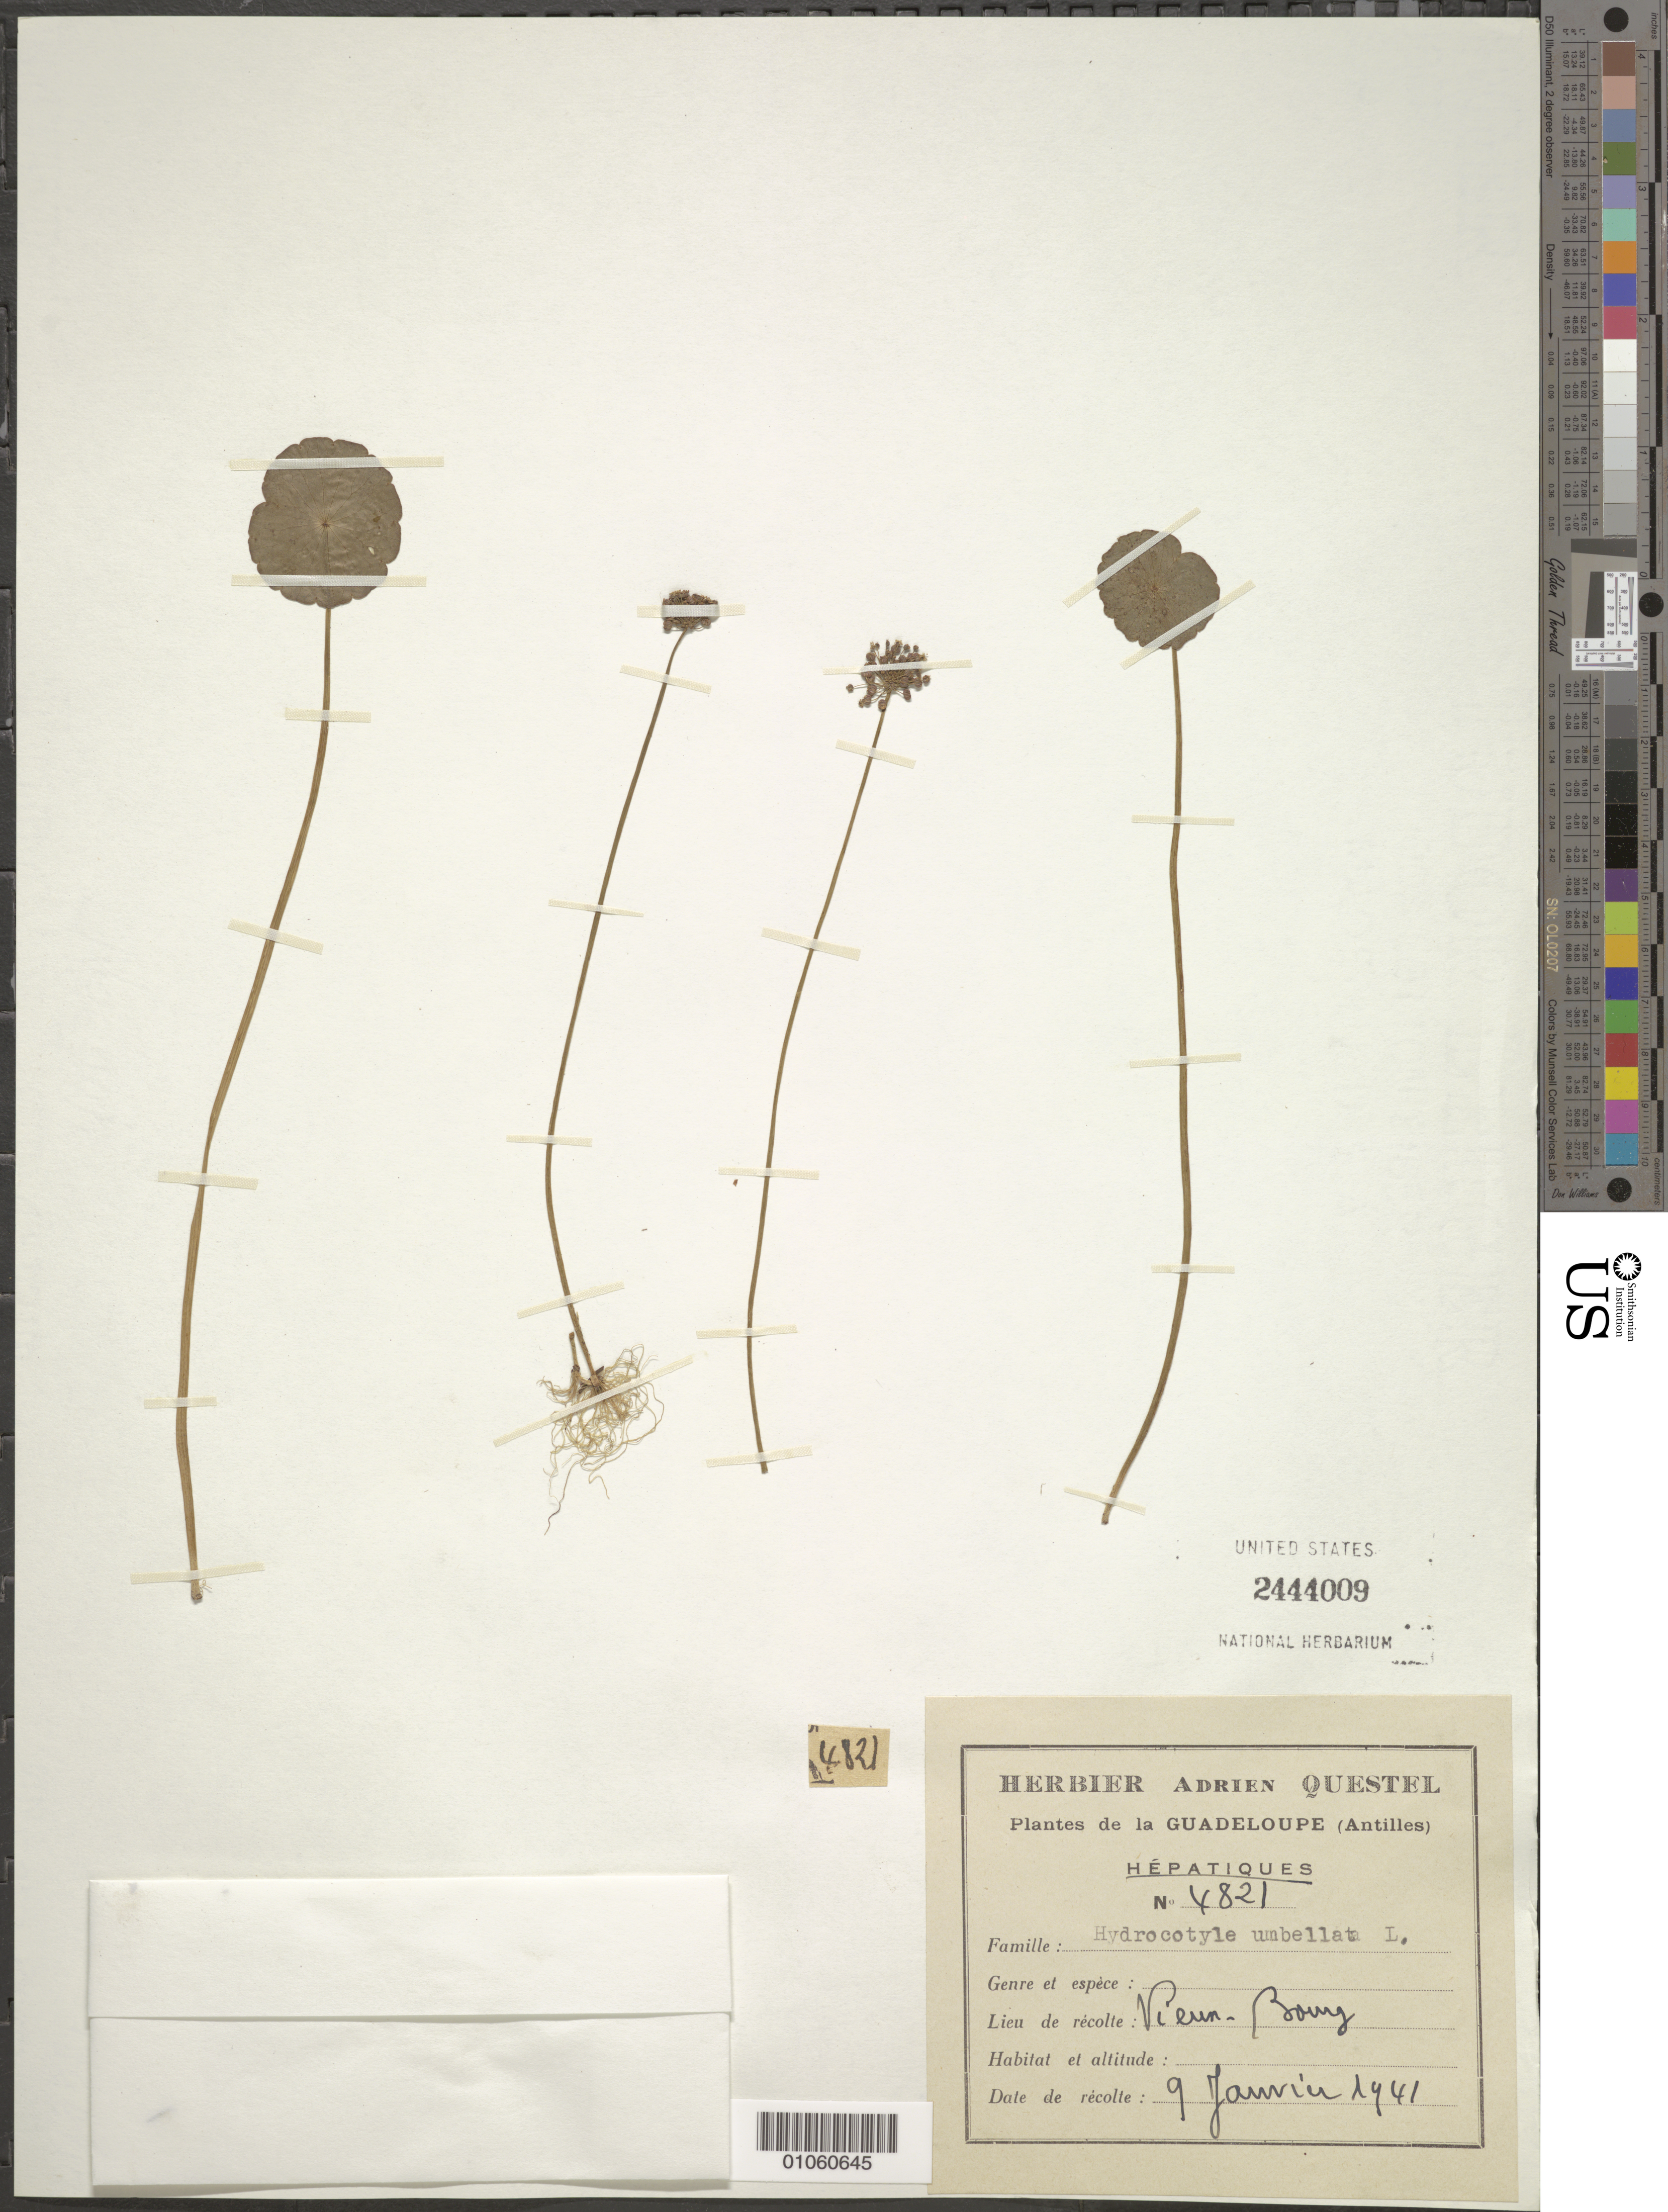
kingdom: Plantae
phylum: Tracheophyta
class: Magnoliopsida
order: Apiales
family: Araliaceae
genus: Hydrocotyle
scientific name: Hydrocotyle umbellata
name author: L.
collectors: A. Questel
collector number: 4821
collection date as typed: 09 Jan 1941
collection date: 1941-01-09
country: Guadeloupe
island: Basse Terre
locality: Vieux-Bourg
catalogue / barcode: US 2444009